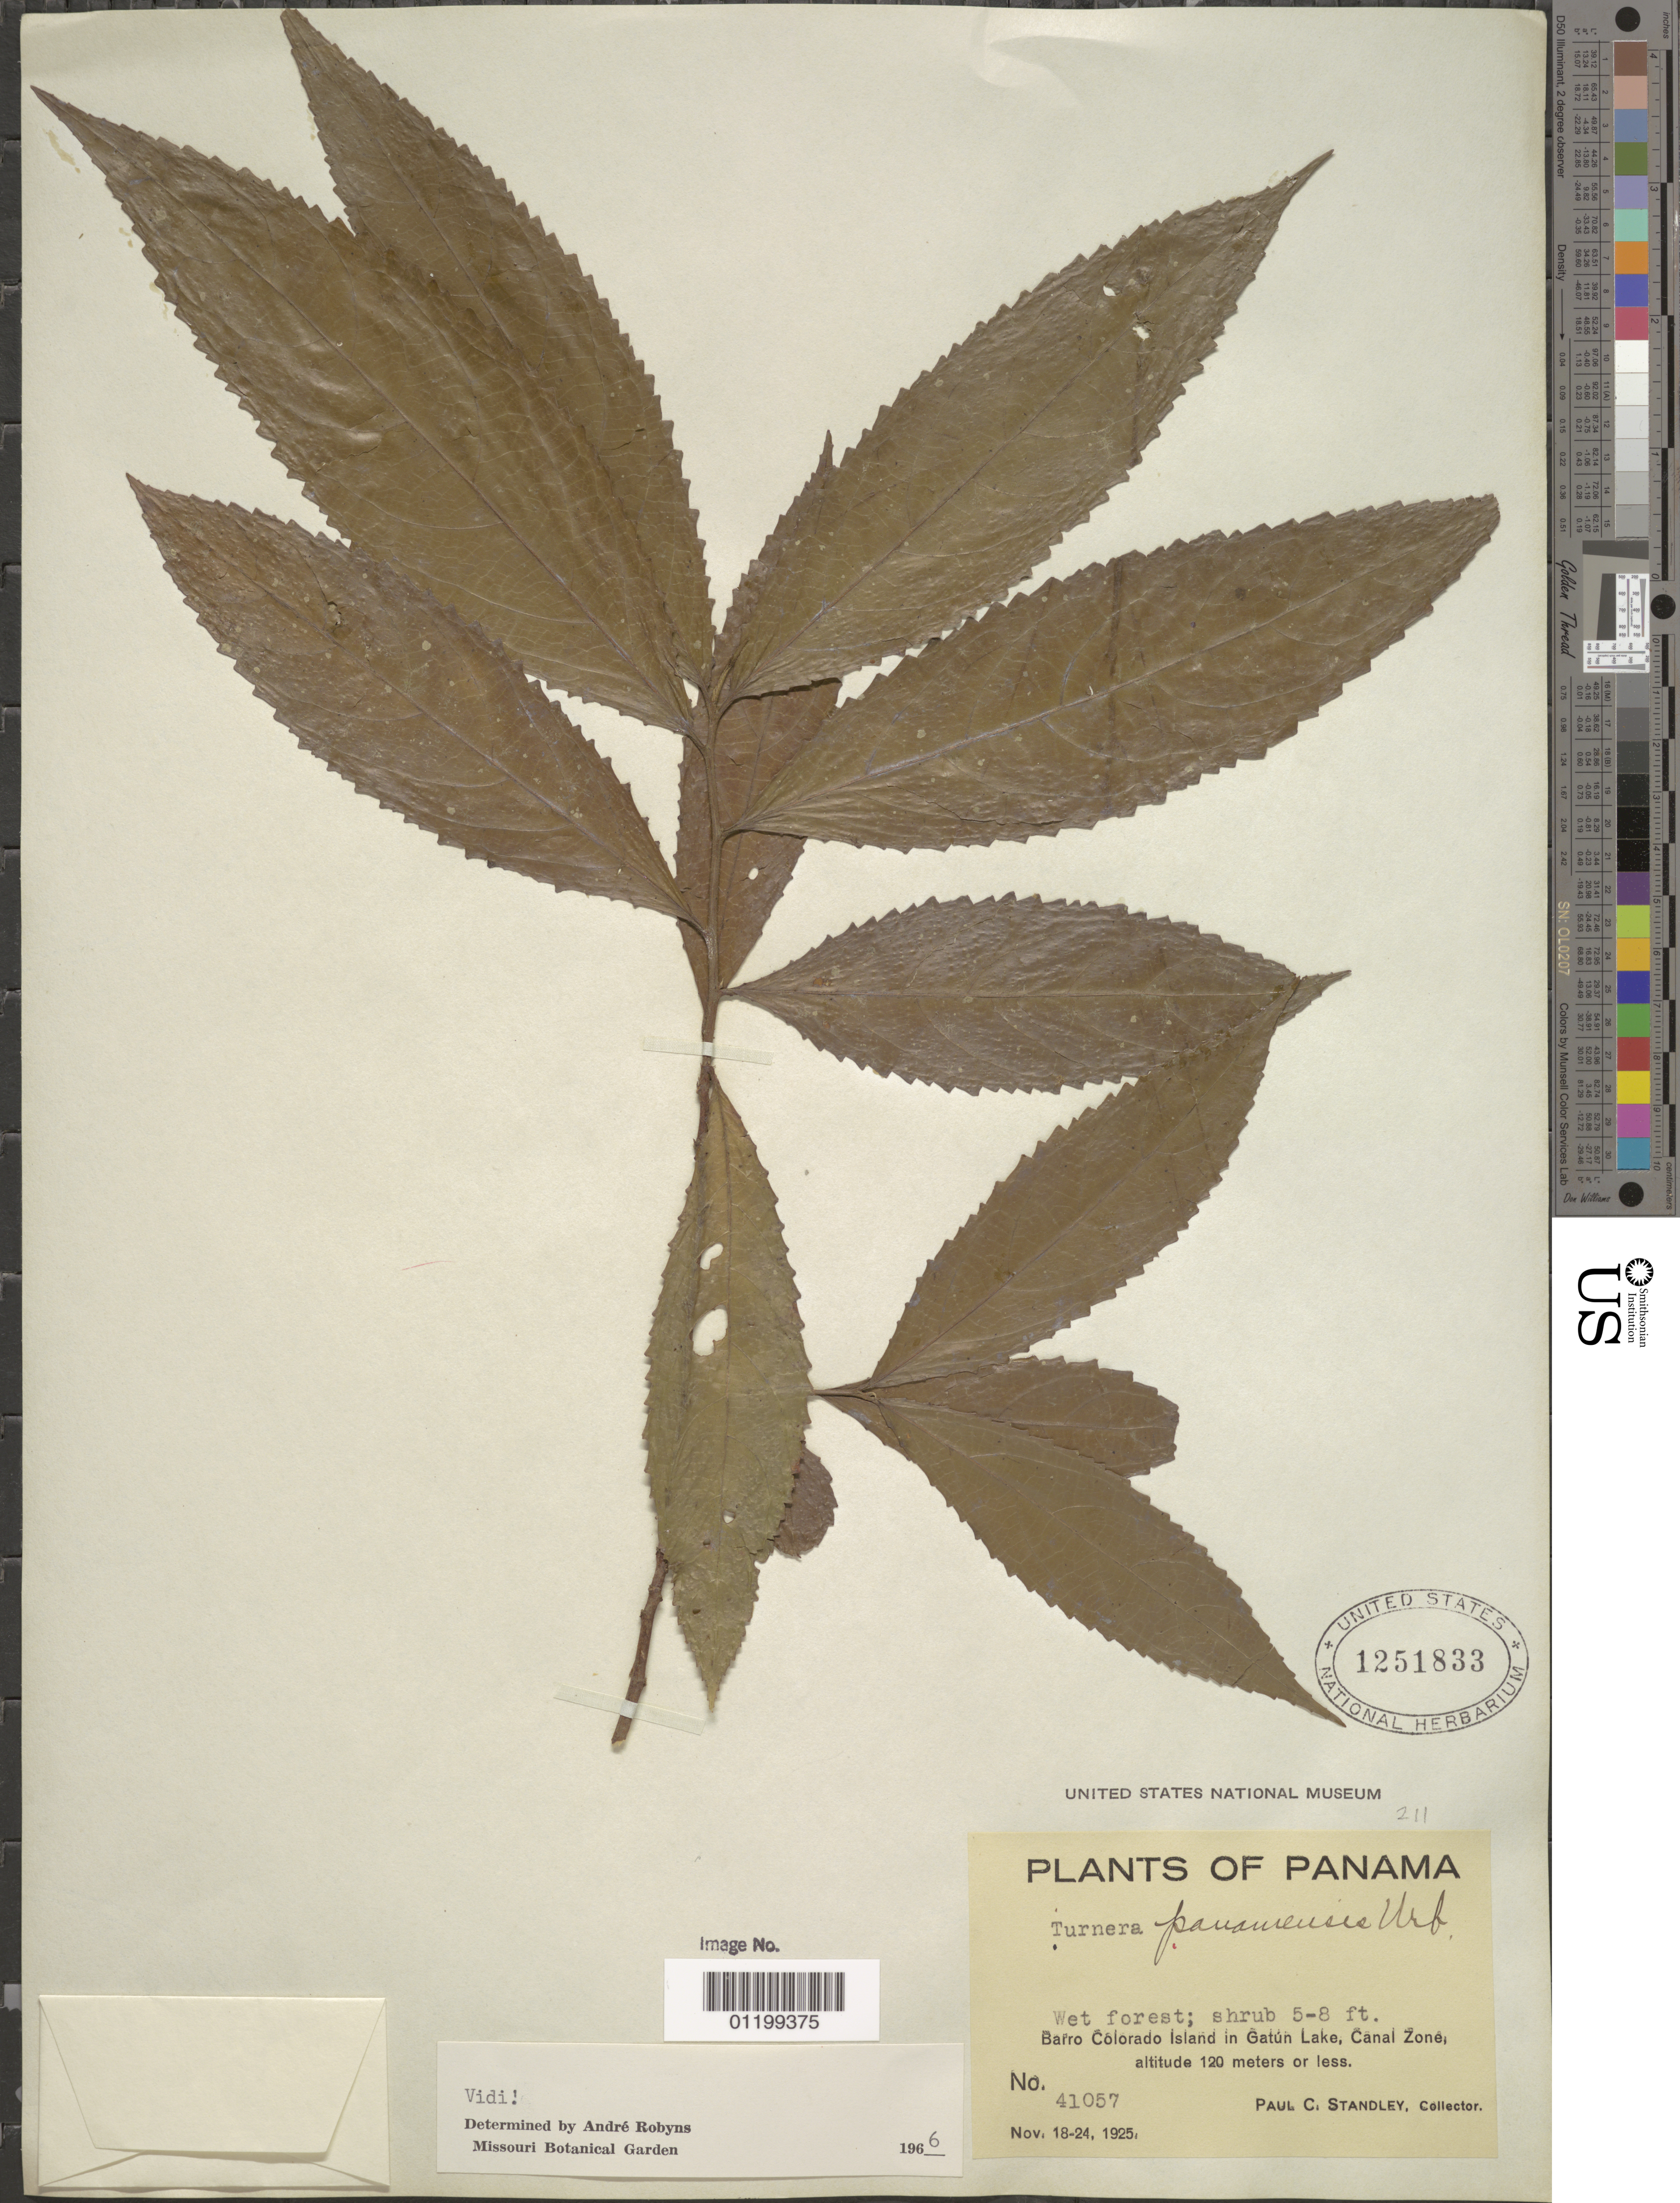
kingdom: Plantae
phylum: Tracheophyta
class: Magnoliopsida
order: Malpighiales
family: Turneraceae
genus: Turnera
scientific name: Turnera panamensis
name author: Urb.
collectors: P. C. Standley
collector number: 41057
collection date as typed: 18-24 Nov 1925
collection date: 1925-11-18/1925-11-24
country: Panama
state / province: Panamá Oeste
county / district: Canal Zone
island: Barro Colorado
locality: Barro Colorado Island in Gatun Lake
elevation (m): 120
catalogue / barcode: US 1251833